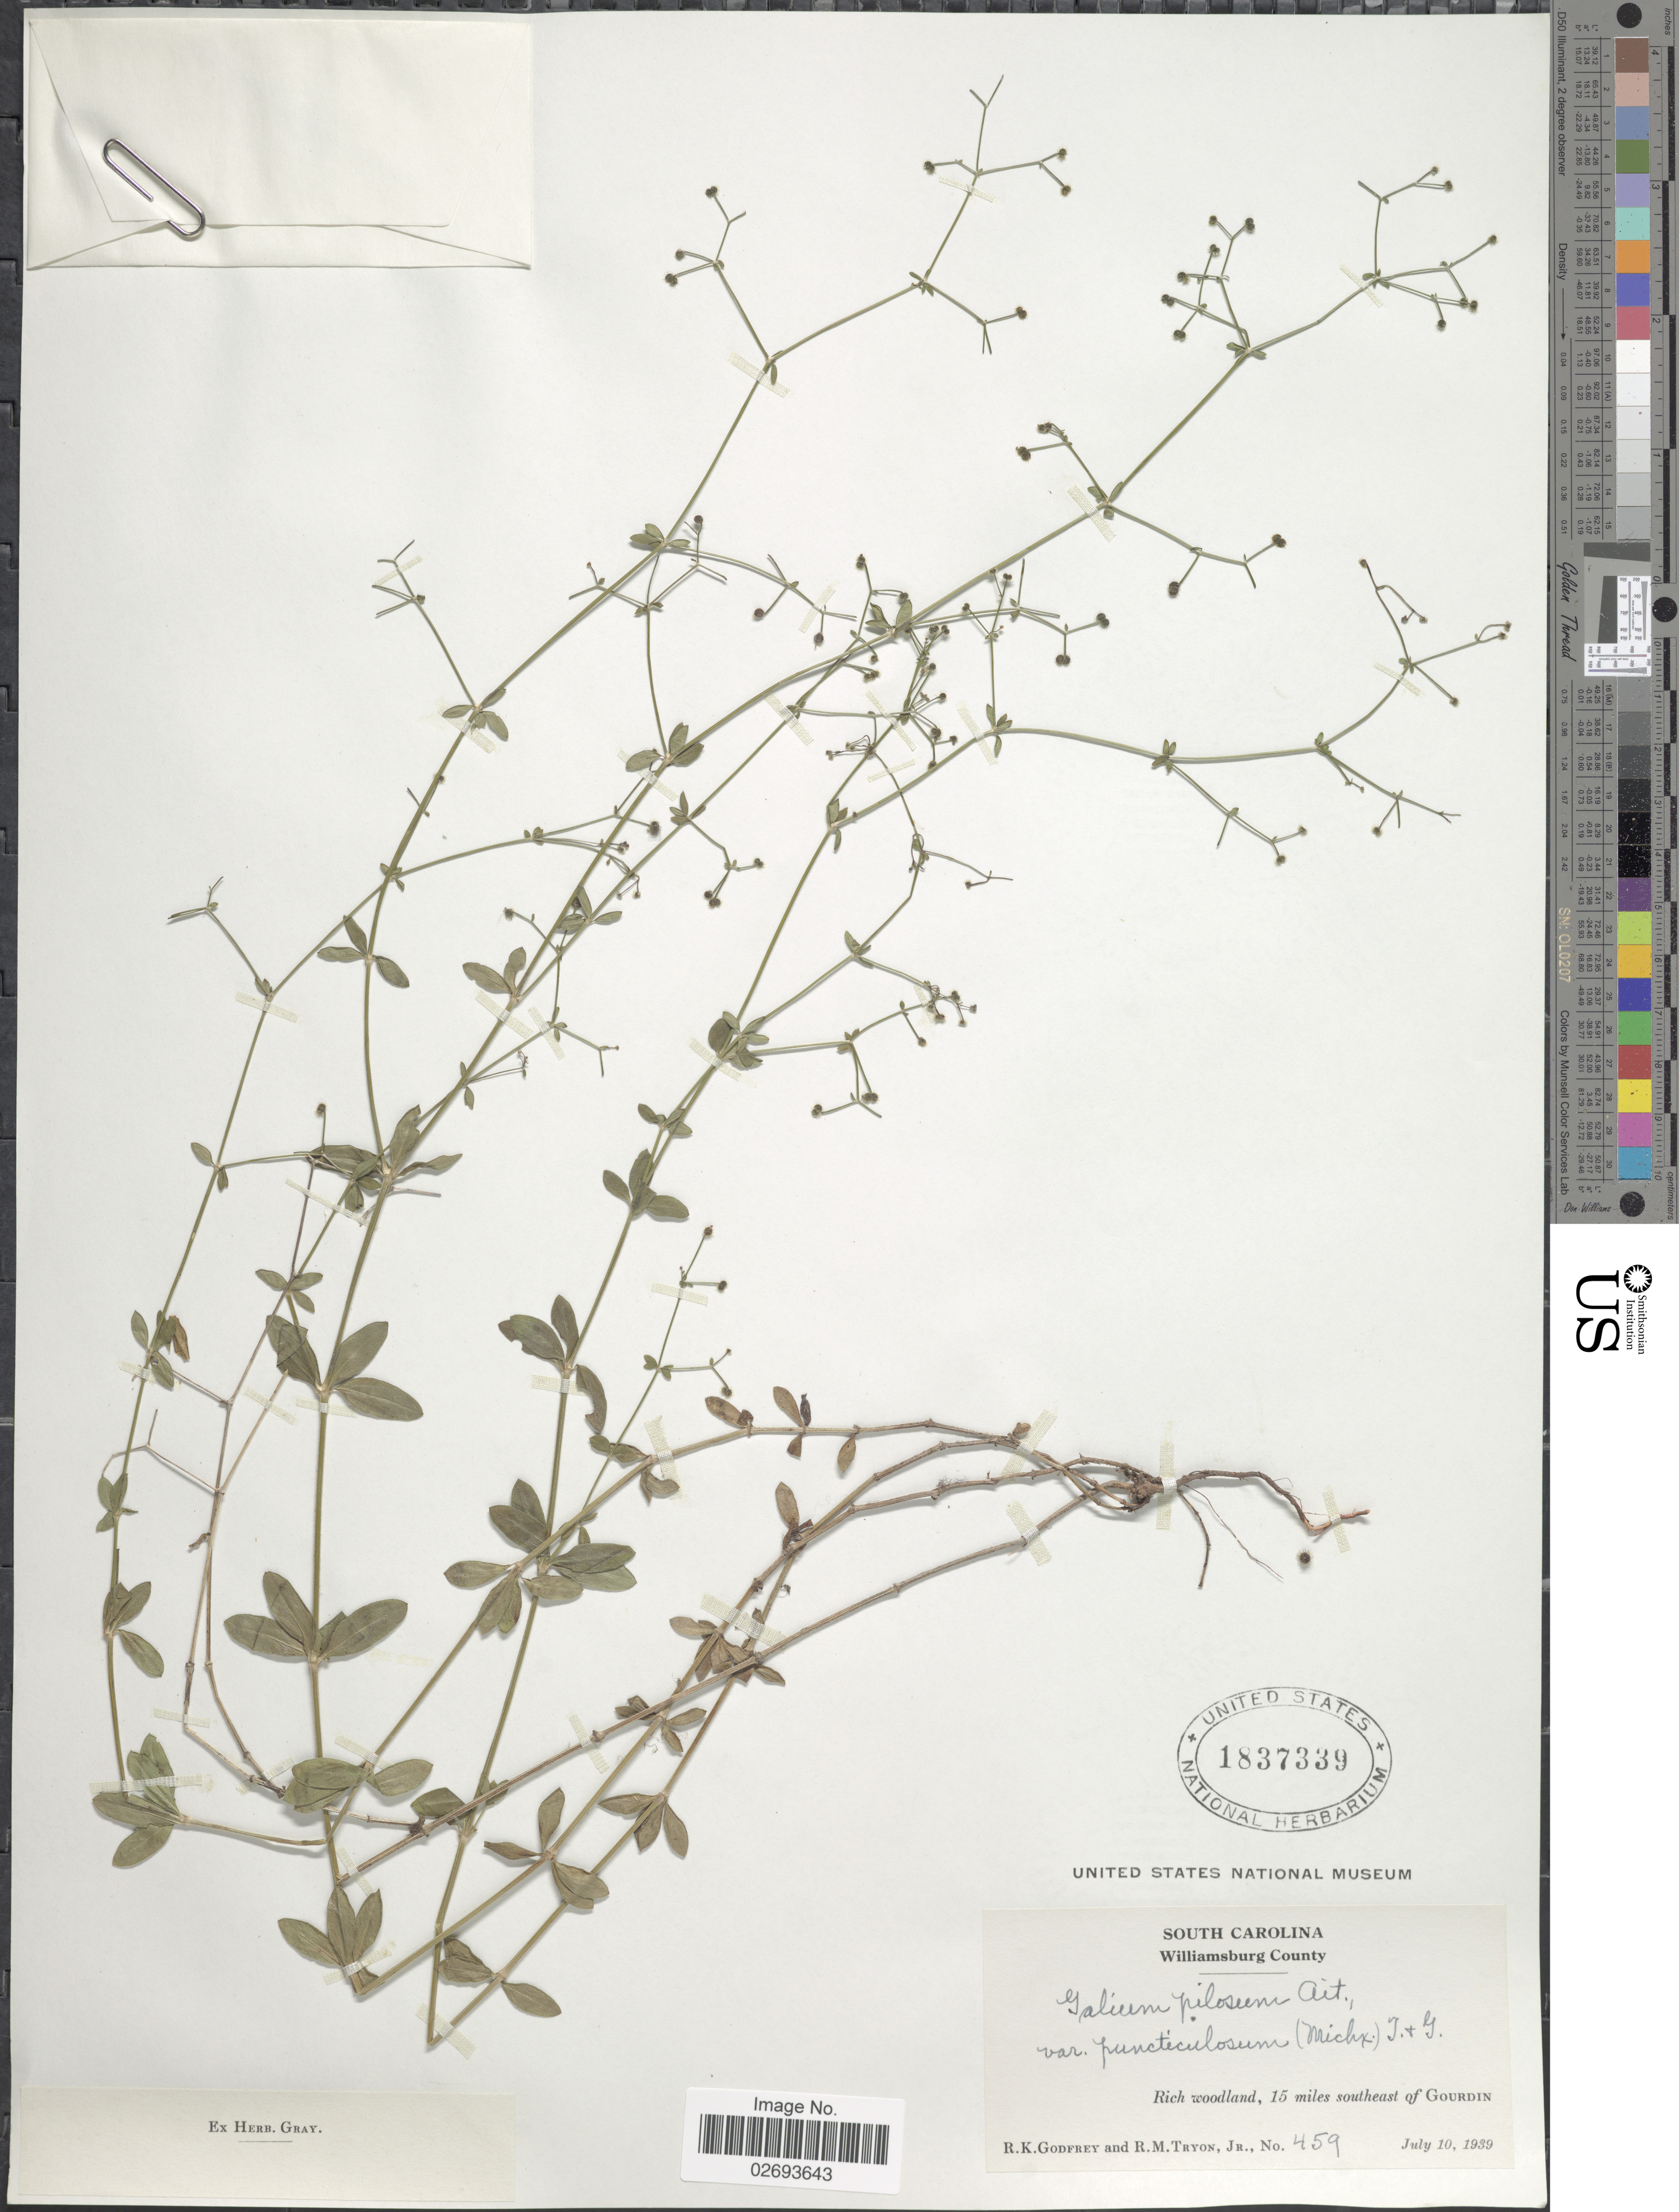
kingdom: Plantae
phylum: Tracheophyta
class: Magnoliopsida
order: Gentianales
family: Rubiaceae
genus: Galium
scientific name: Galium pilosum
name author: Aiton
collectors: R. K. Godfrey & R. M. Tryon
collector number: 459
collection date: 1939-07-10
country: United States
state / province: South Carolina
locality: Williamsburg County, Rich woodland, 15 miles southeast of Gourdin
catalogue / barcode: US 1837339